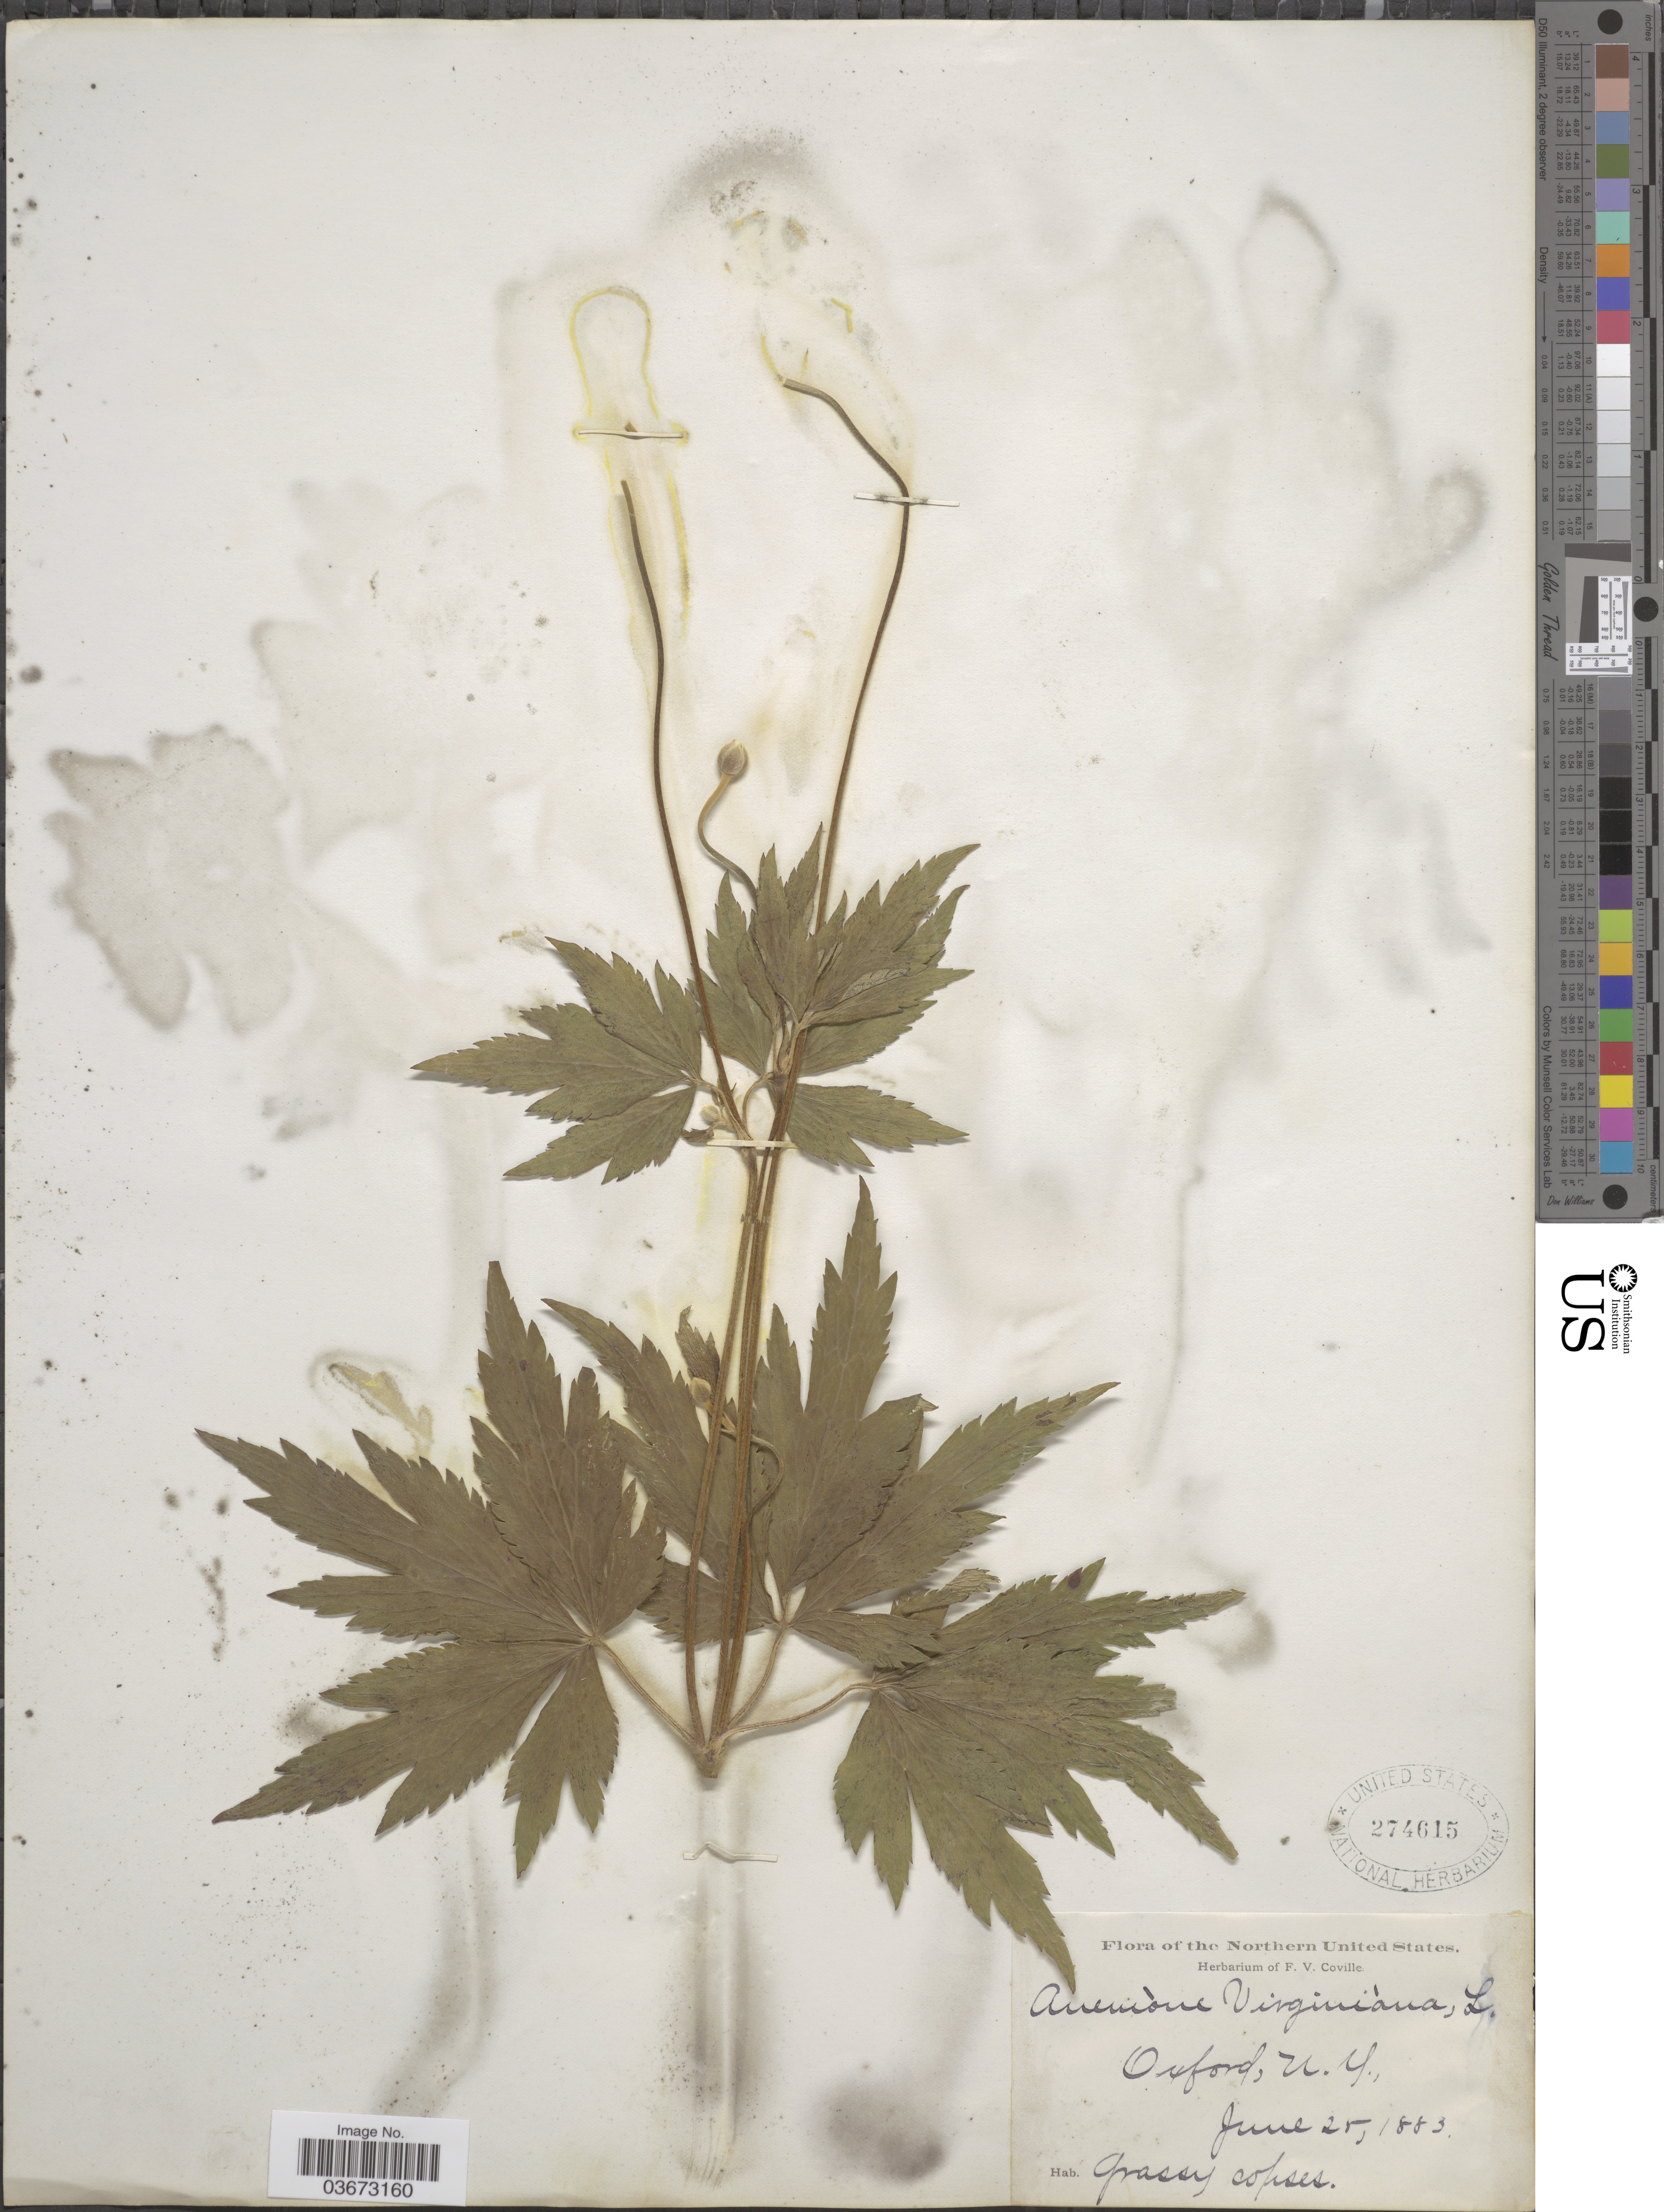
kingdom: Plantae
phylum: Tracheophyta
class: Magnoliopsida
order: Ranunculales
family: Ranunculaceae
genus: Anemone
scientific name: Anemone virginiana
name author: L.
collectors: ex herb. F. V. Coville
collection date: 1883-06-25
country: United States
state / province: New York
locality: Northern United States. Oxford.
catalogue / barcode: US 274615